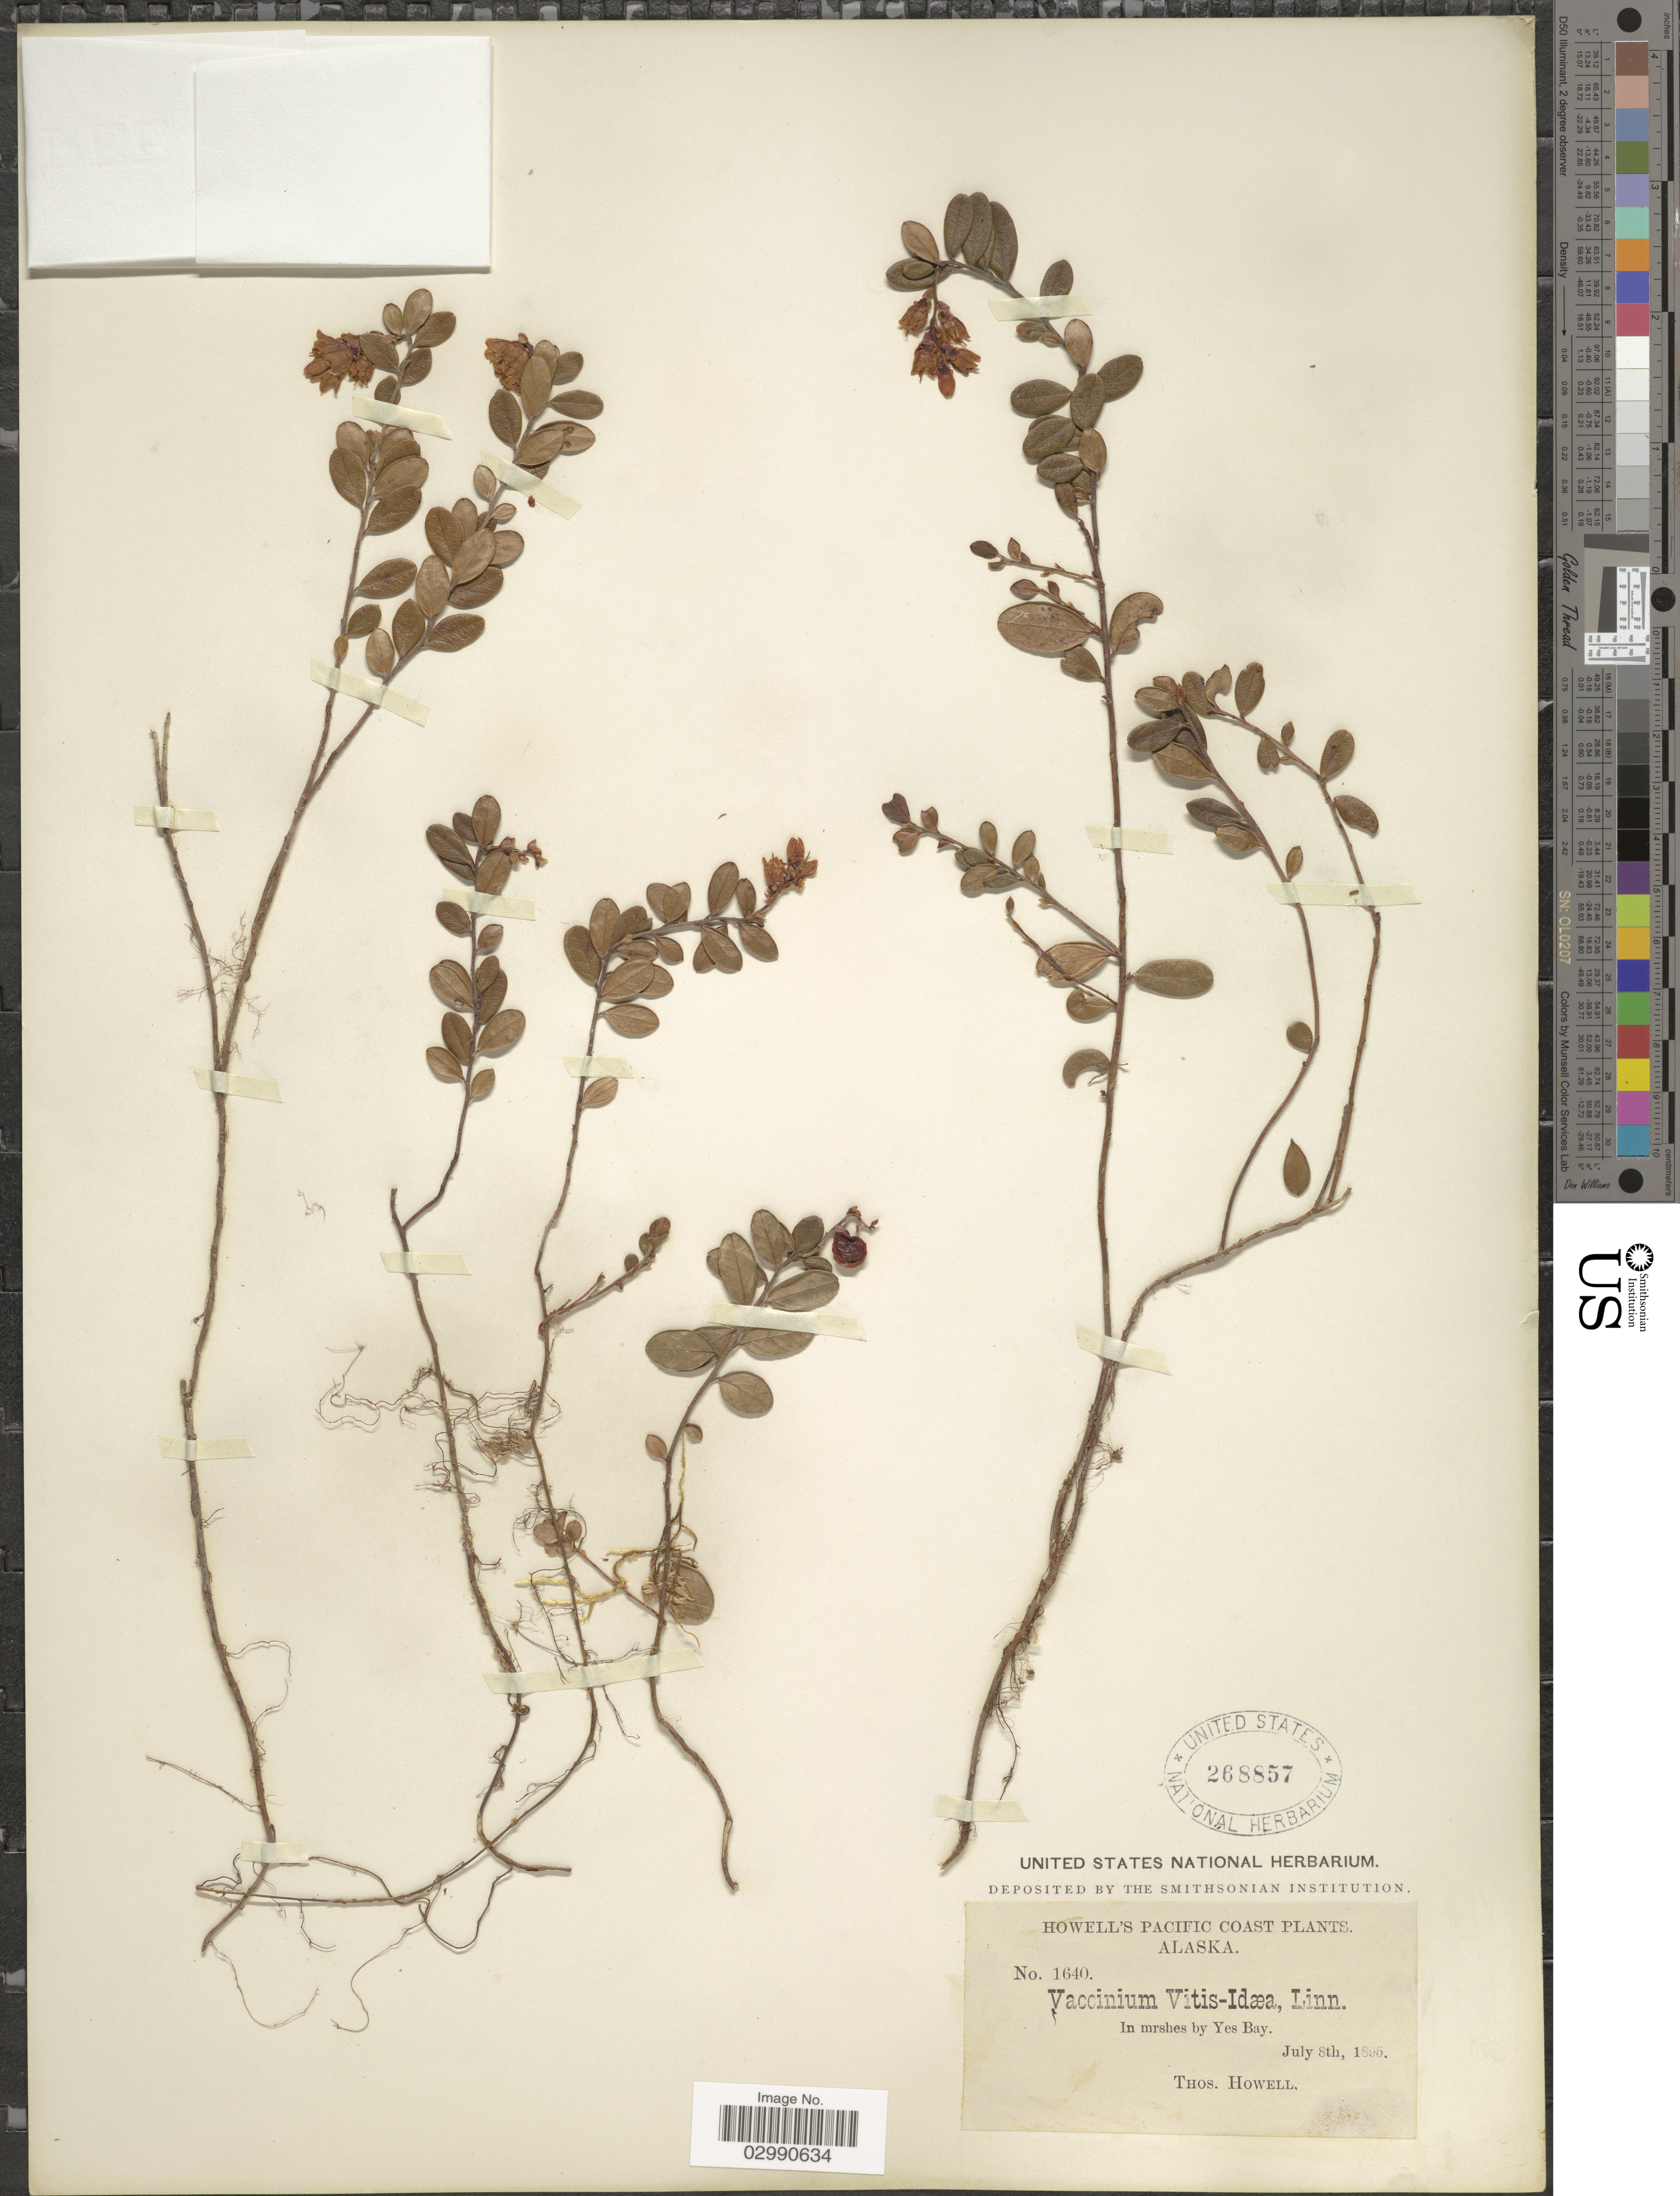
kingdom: Plantae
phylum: Tracheophyta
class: Magnoliopsida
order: Ericales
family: Ericaceae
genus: Vaccinium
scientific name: Vaccinium vitis-idaea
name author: L.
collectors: T. Howell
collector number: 1640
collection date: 1895-07-08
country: United States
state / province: Alaska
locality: Howell's Pacific Coast, Alaska, In mrshes by Yes Bay.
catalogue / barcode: US 268857